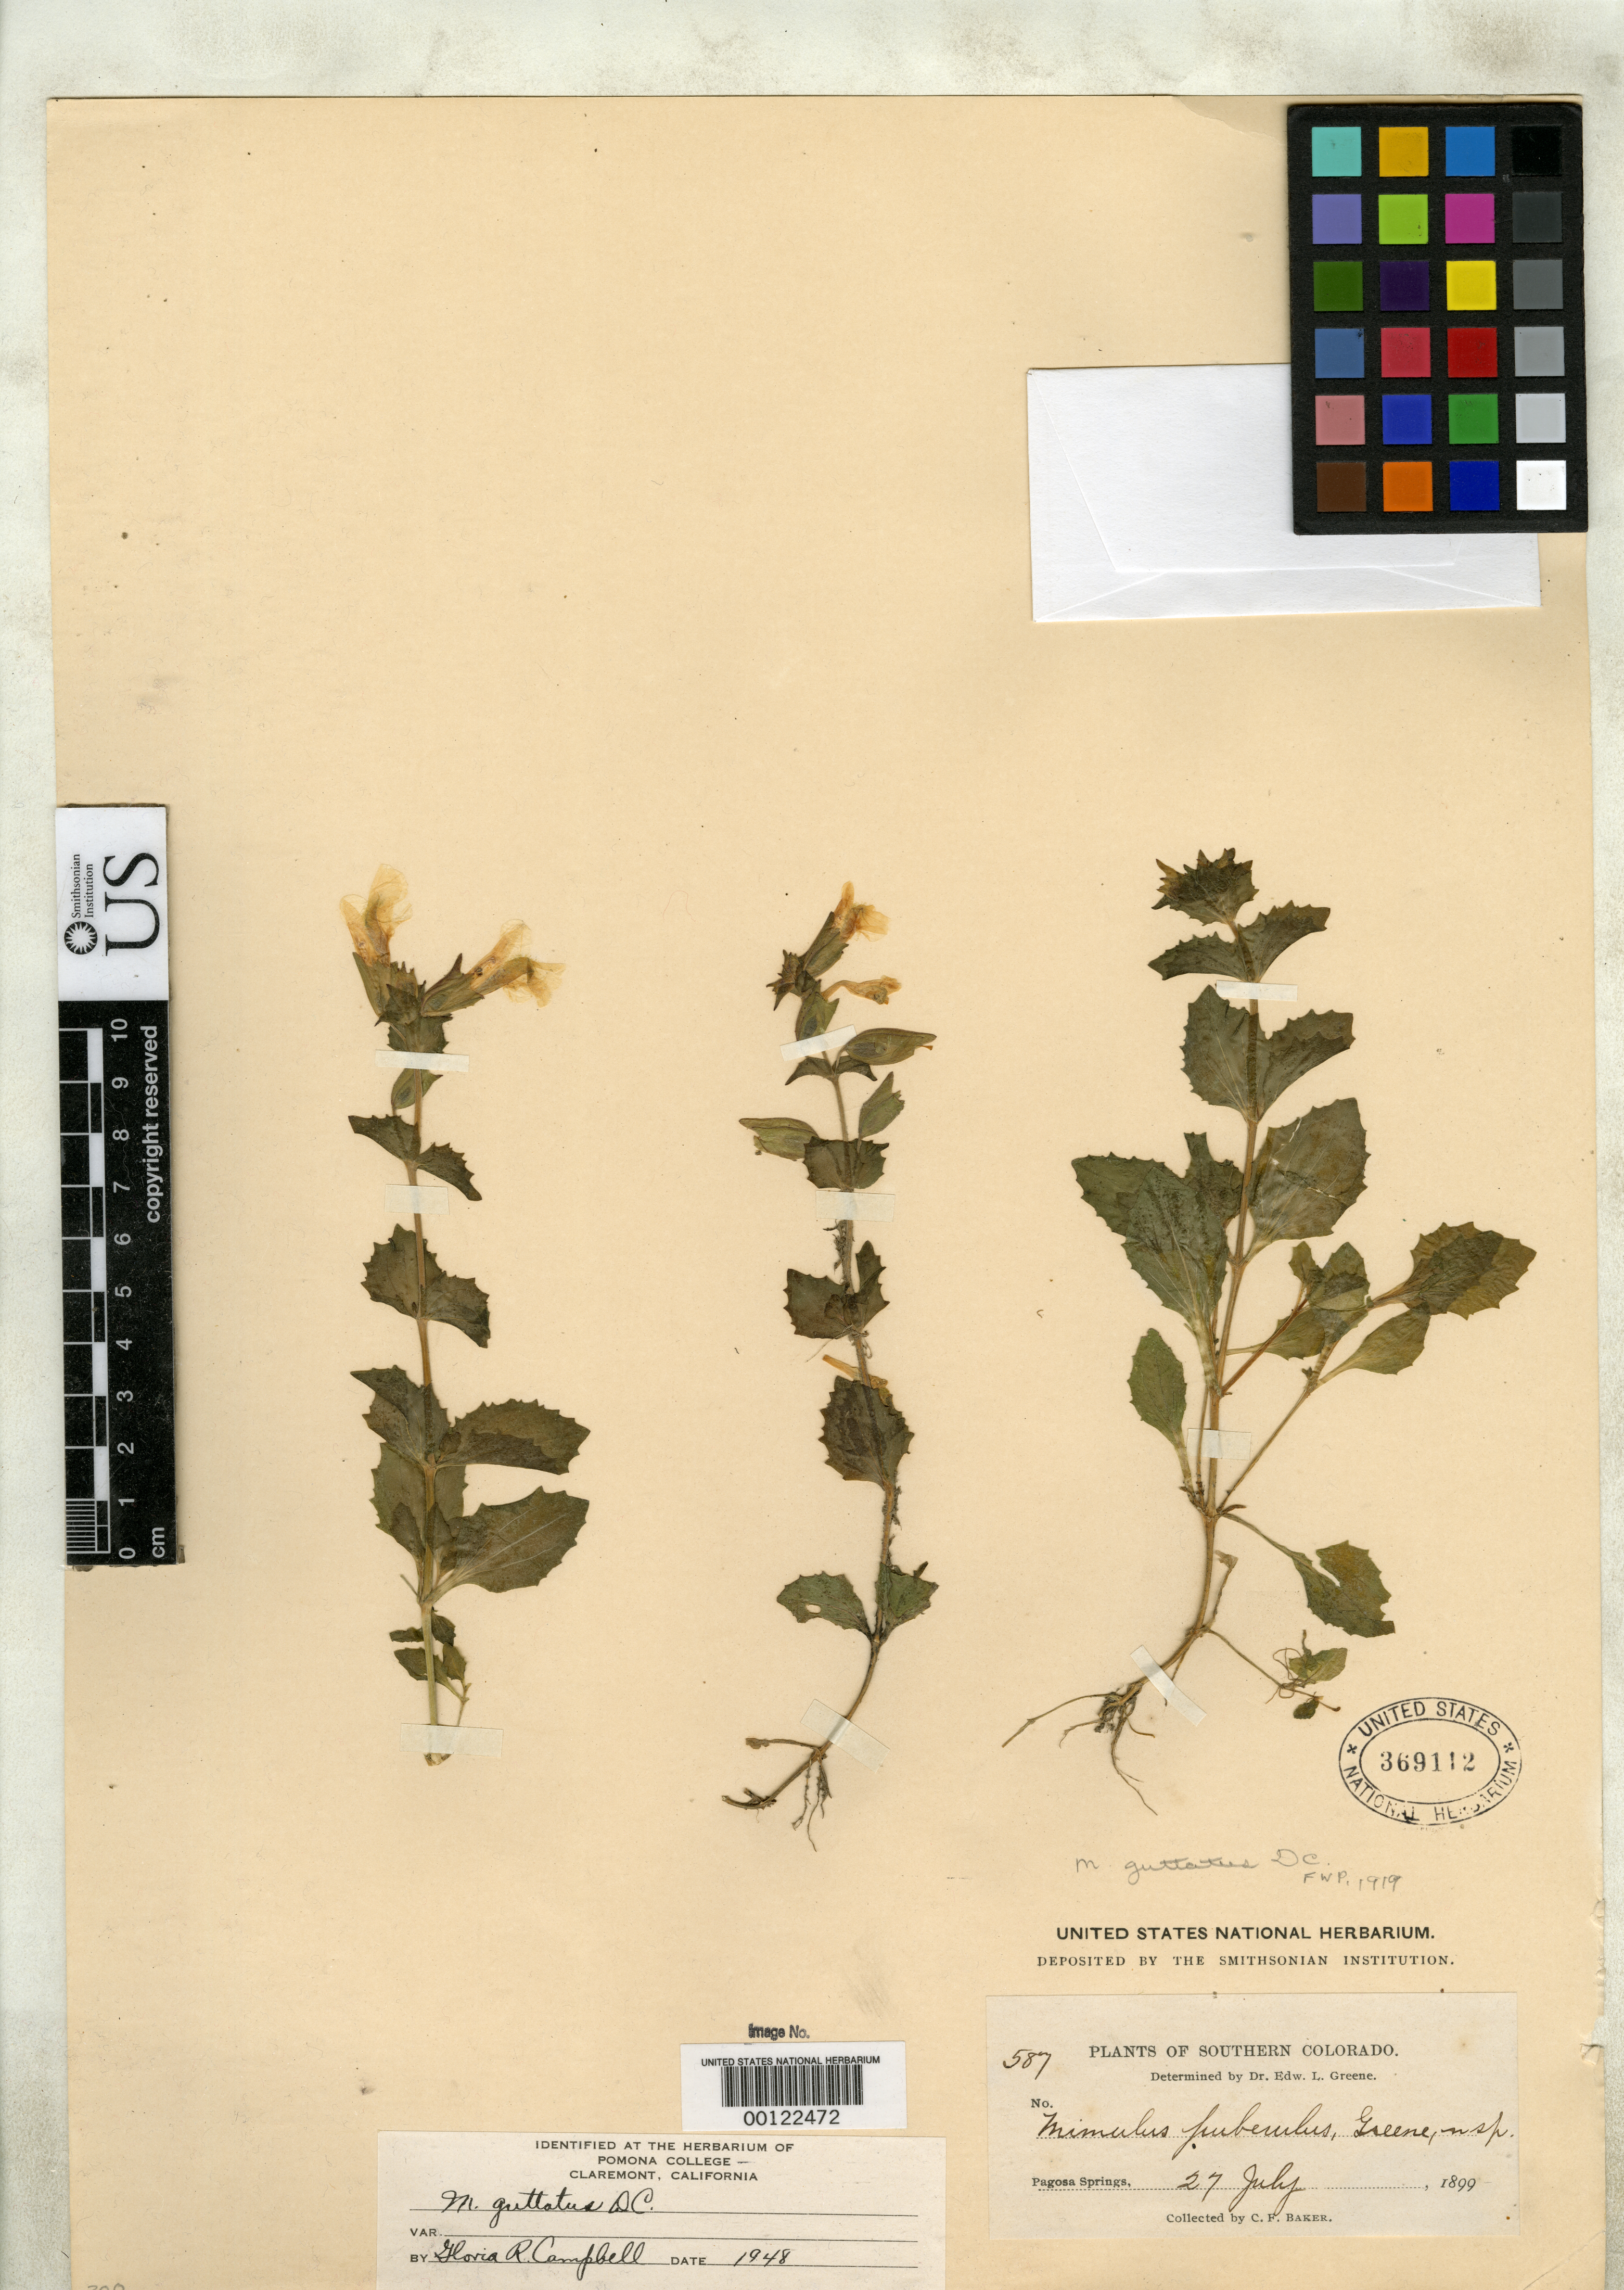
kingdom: Plantae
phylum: Tracheophyta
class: Magnoliopsida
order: Lamiales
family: Phrymaceae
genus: Mimulus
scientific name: Mimulus puberulus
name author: Greene in Rydb.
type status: Isosyntype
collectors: C. F. Baker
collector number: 587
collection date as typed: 27 Jul 1899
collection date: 1899-07-27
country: United States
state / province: Colorado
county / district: Archuleta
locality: Pagosa Springs.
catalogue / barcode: US 369112